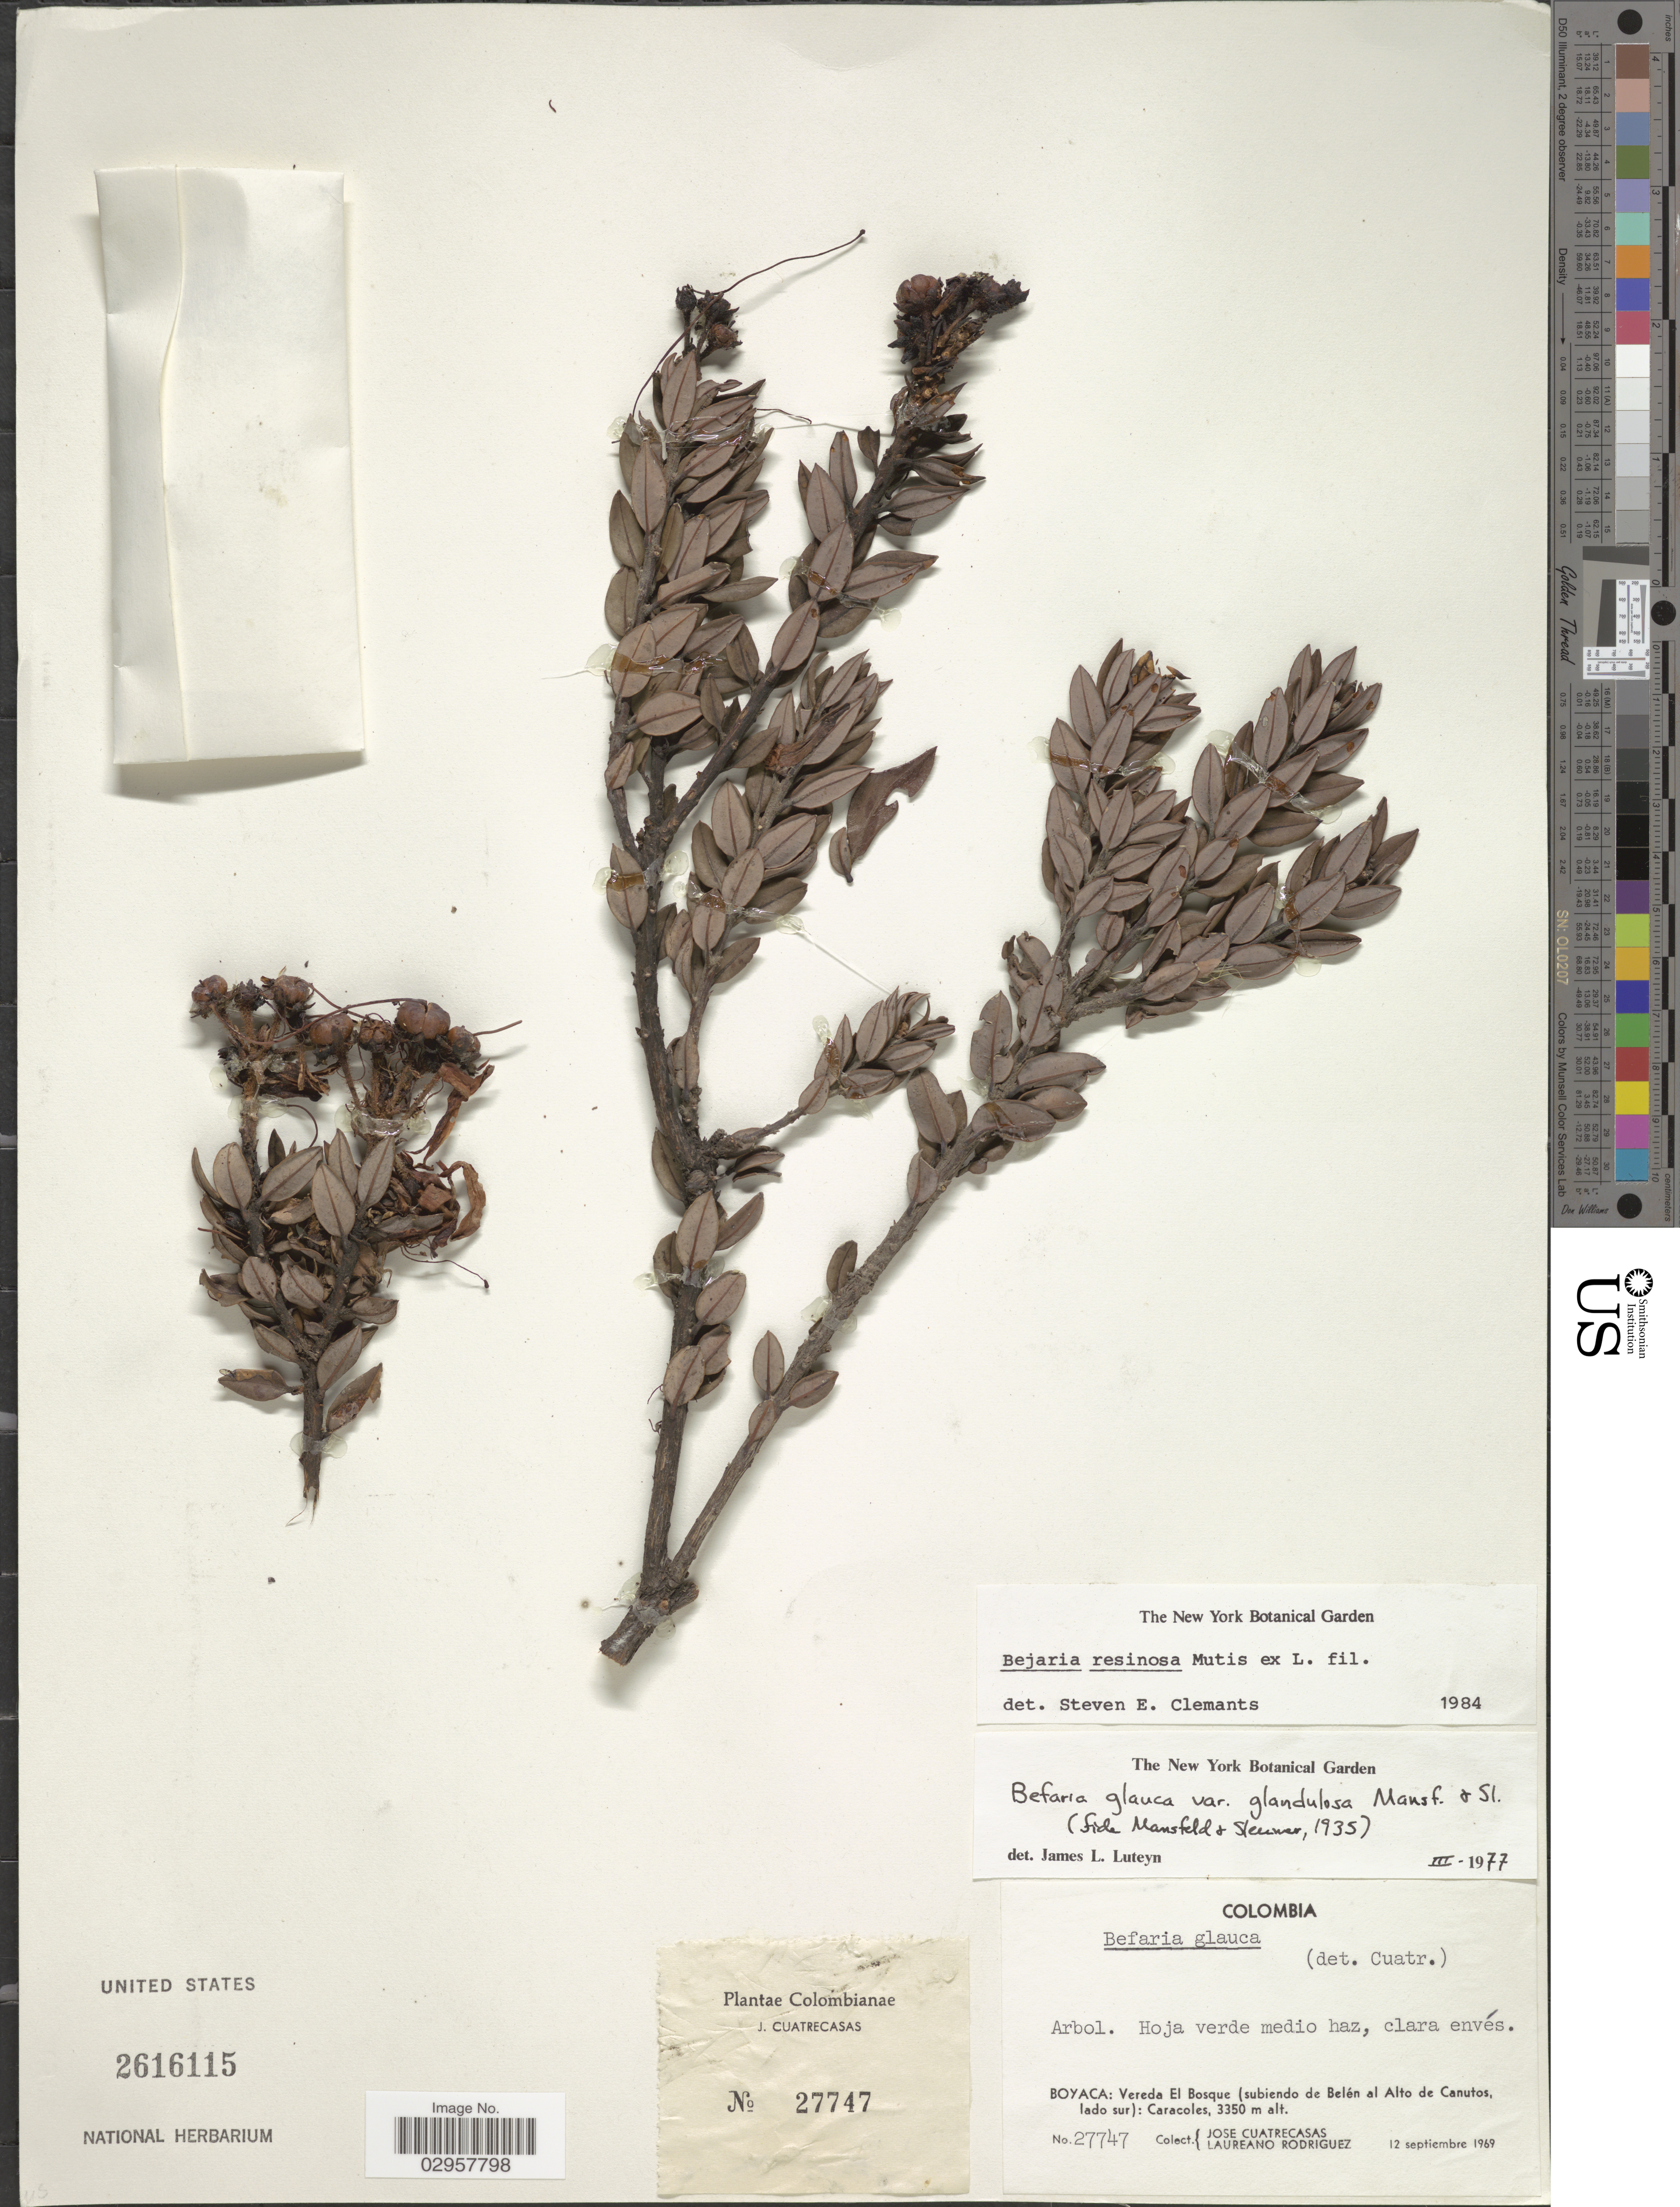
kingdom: Plantae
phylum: Tracheophyta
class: Magnoliopsida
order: Ericales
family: Ericaceae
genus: Befaria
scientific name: Befaria resinosa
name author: Mutis ex L. f.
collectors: J. Cuatrecasas & L. Rodriguez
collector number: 27747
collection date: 1969-09-12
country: Colombia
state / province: Boyacá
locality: Vereda El Bosque (subiendo de Belén al Alto de Canutos, lado sur): Caracoles.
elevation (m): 3350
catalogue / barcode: US 2616115